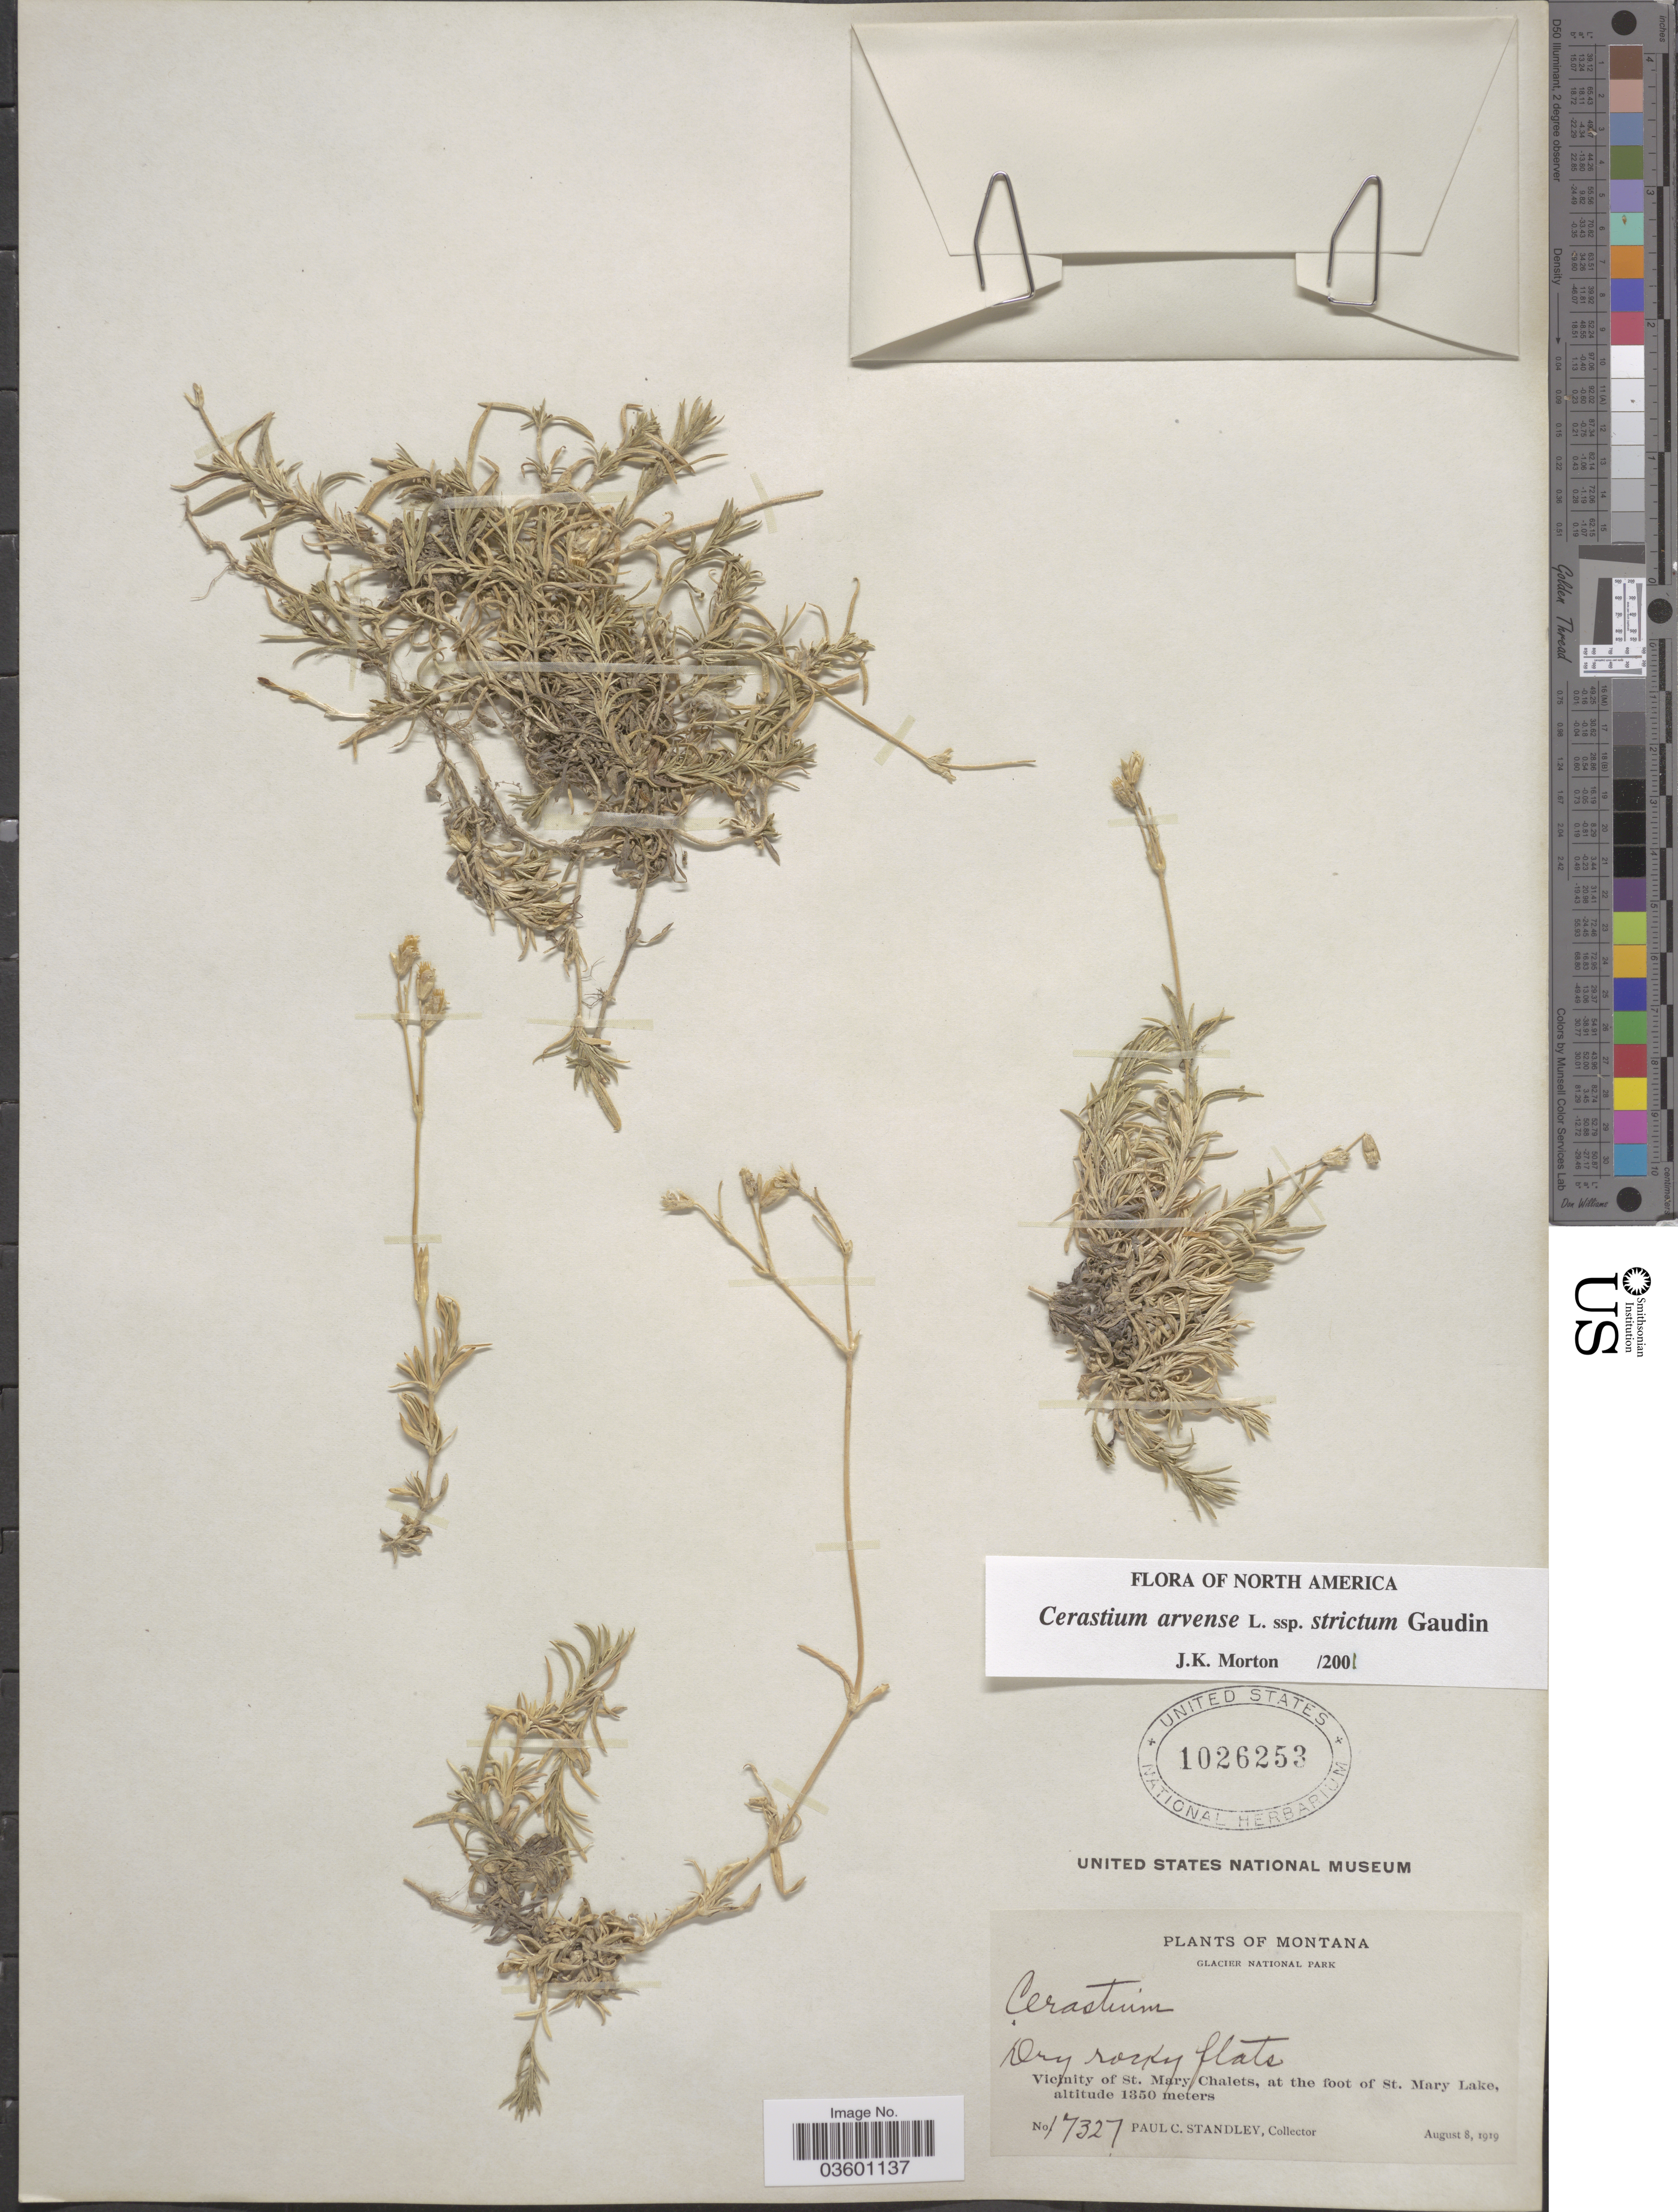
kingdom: Plantae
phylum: Tracheophyta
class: Magnoliopsida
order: Caryophyllales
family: Caryophyllaceae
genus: Cerastium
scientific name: Cerastium arvense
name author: L.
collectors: P. C. Standley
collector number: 17327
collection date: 1919-08-08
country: United States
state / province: Montana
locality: Glacier National Park. Vicinity of St. Mary Chalets, at the foot of St. Mary Lake.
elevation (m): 1350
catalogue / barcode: US 1026253